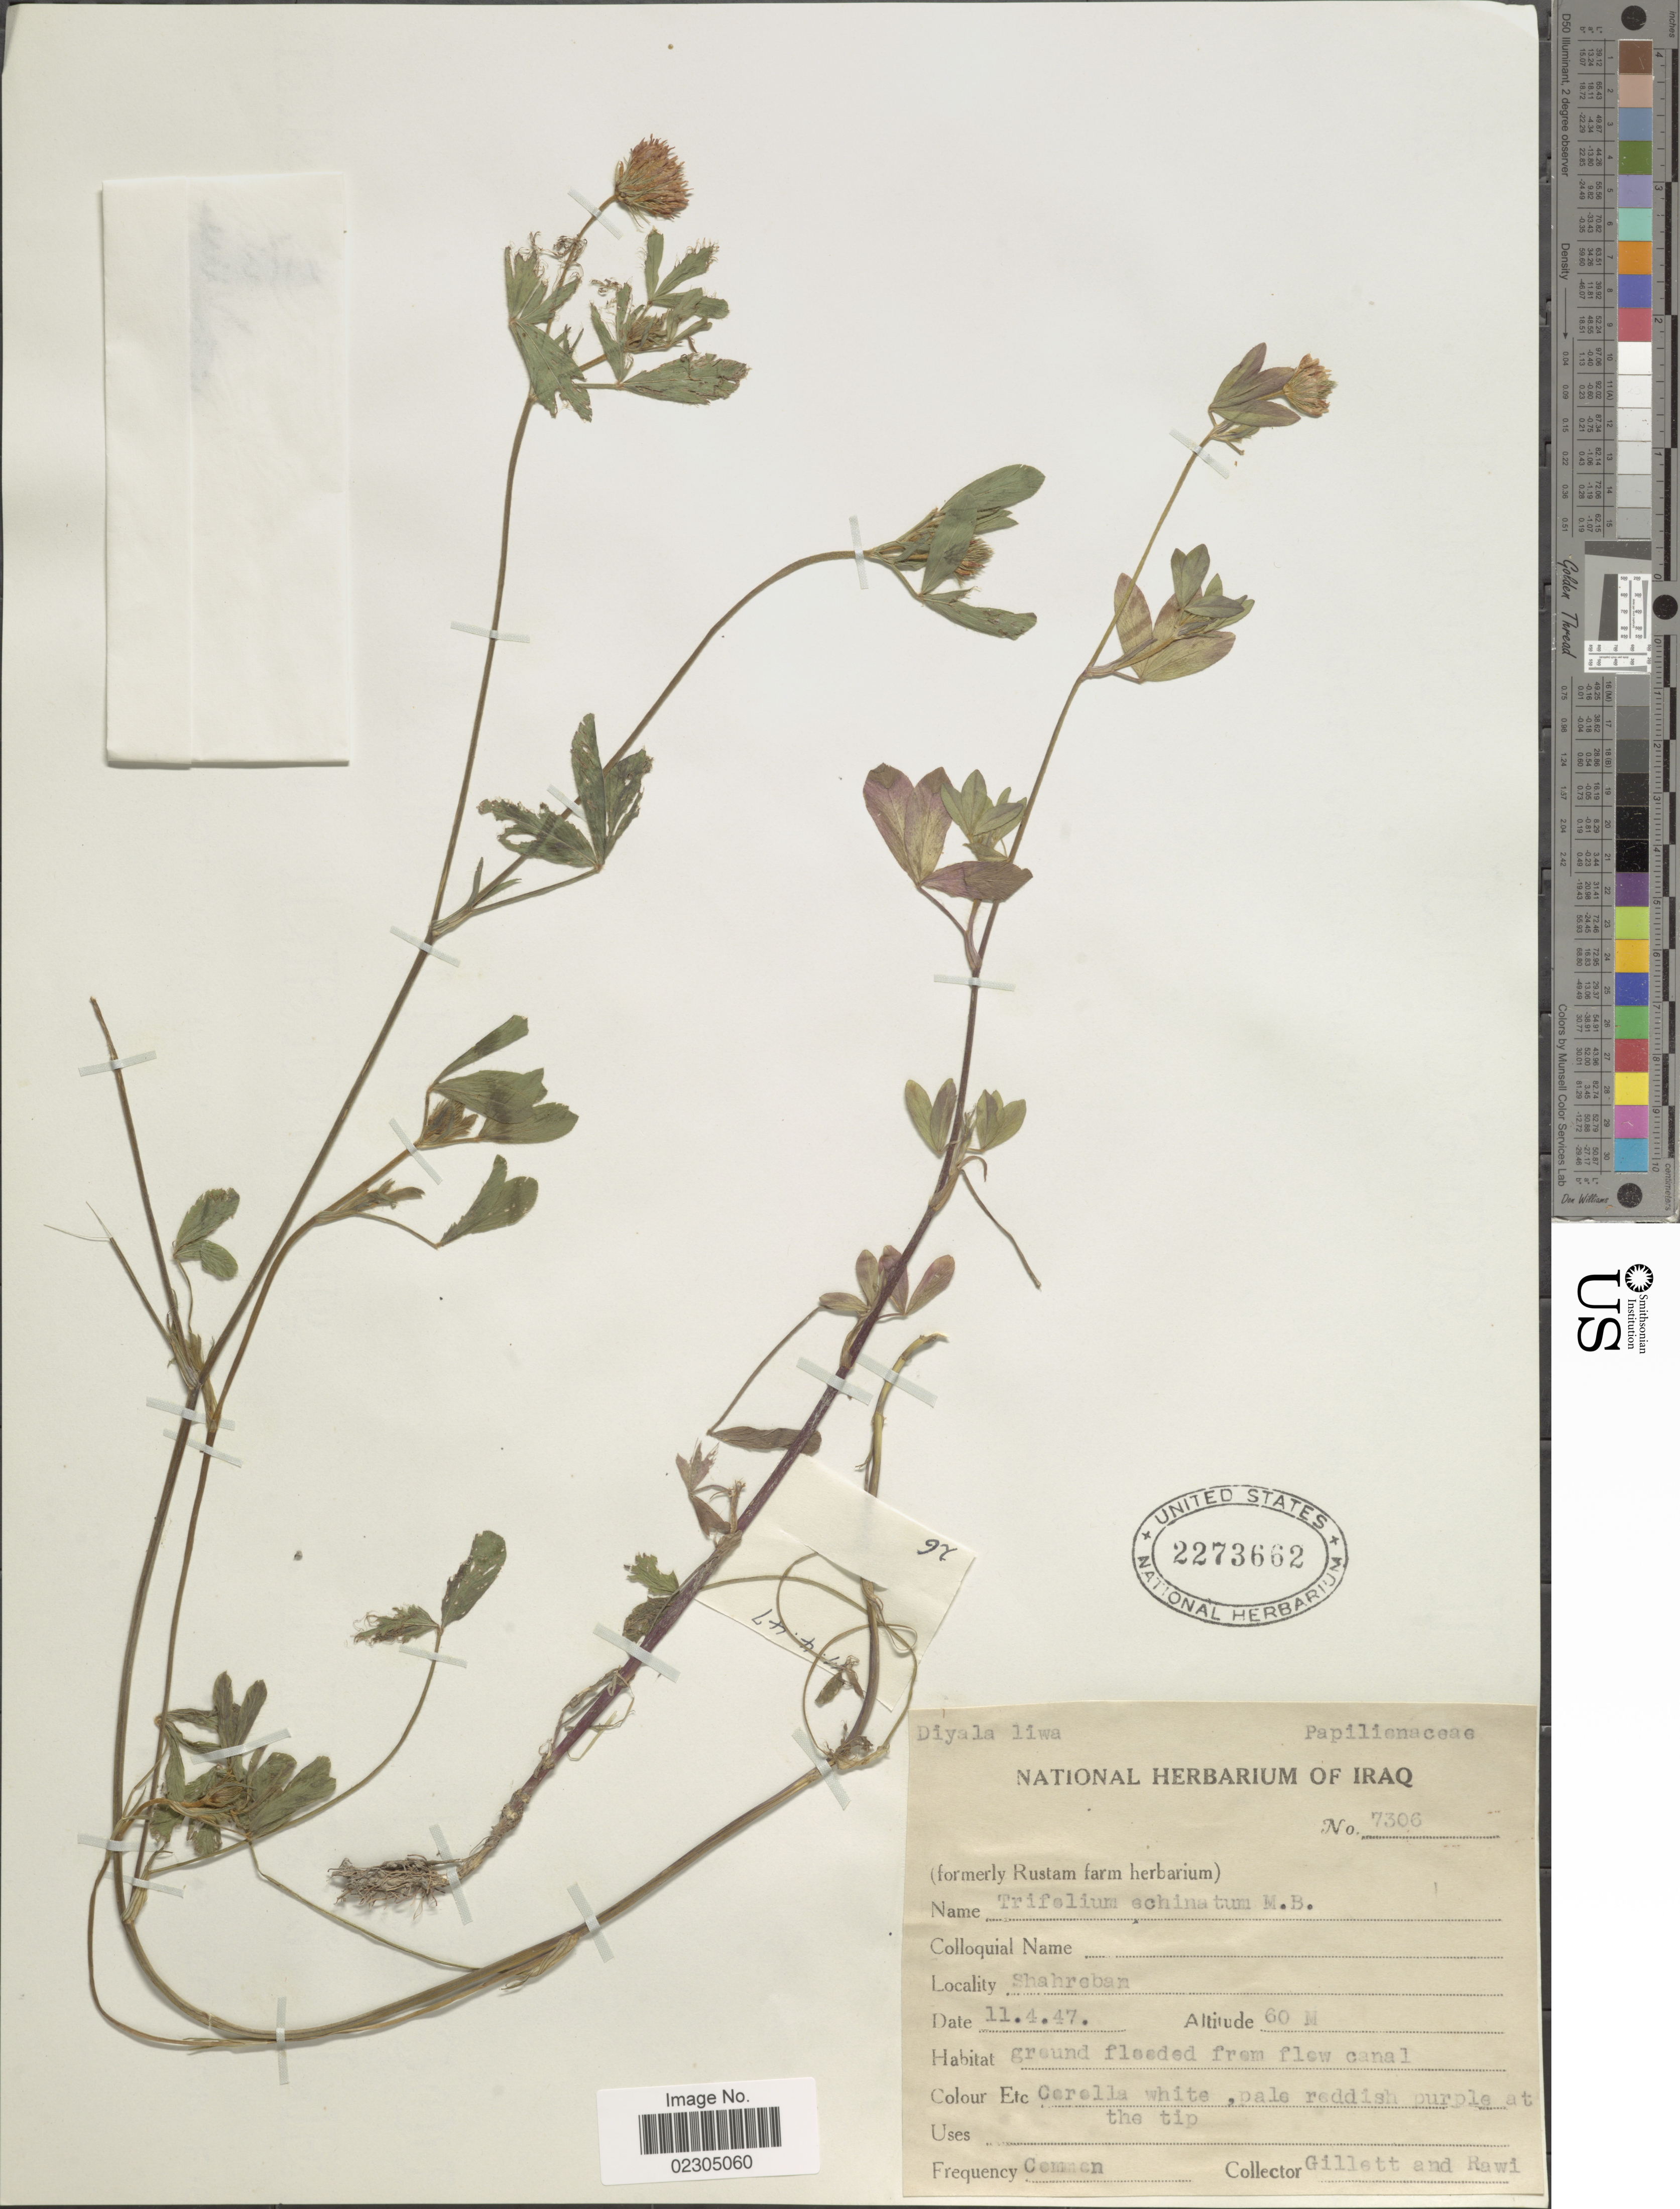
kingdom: Plantae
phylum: Tracheophyta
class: Magnoliopsida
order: Fabales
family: Fabaceae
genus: Trifolium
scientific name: Trifolium echinatum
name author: M. Bieb.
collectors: Gillett, -- & -. Rawi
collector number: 7306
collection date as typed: Transcribed d/m/y: 11/4/47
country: Iraq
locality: Shahreban.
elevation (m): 60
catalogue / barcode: US 2273662